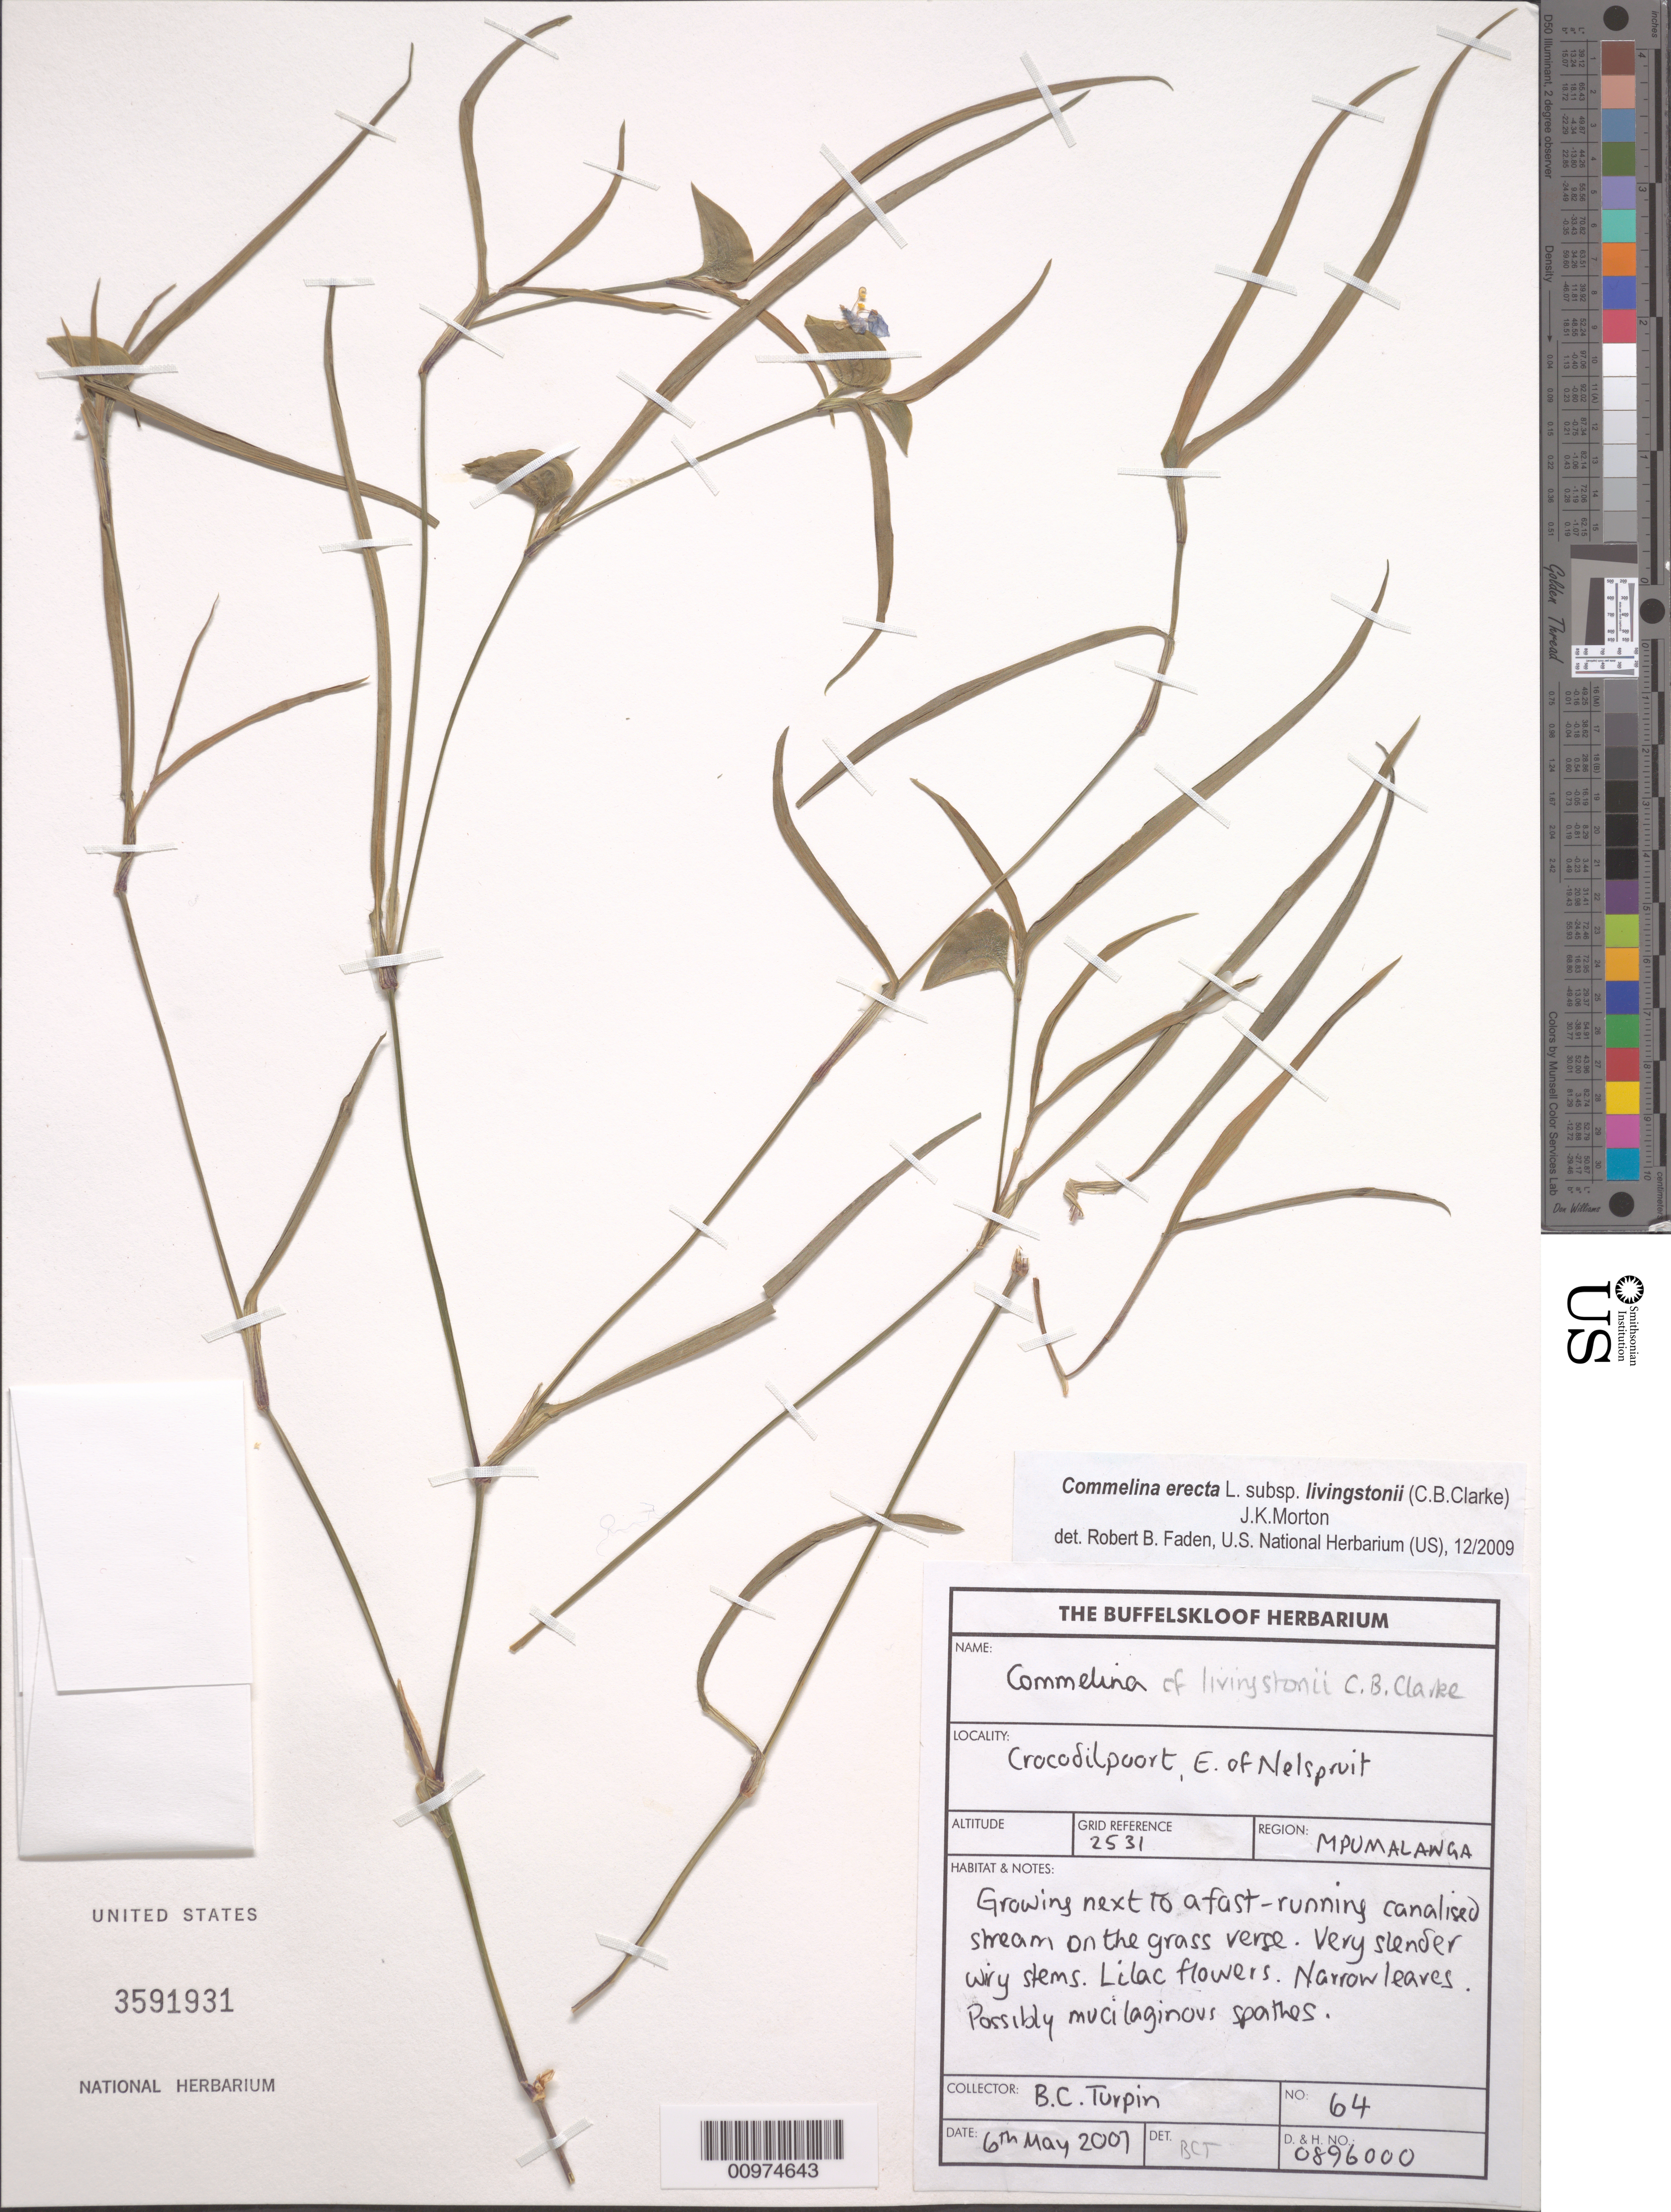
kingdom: Plantae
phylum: Tracheophyta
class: Liliopsida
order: Commelinales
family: Commelinaceae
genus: Commelina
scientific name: Commelina erecta subsp. livingstonii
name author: (C.B. Clarke) J.K. Morton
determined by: Faden, Robert B., (US), Smithsonian Institution - National Museum of Natural History (UNITED STATES)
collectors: B. C. Turpin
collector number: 64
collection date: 2007-05-06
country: South Africa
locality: Mpumalanga. Crocodilpoort, E. of Nelspruit.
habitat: Growing next to a fast-running canalised stream on the grass verse.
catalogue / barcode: US 3591931